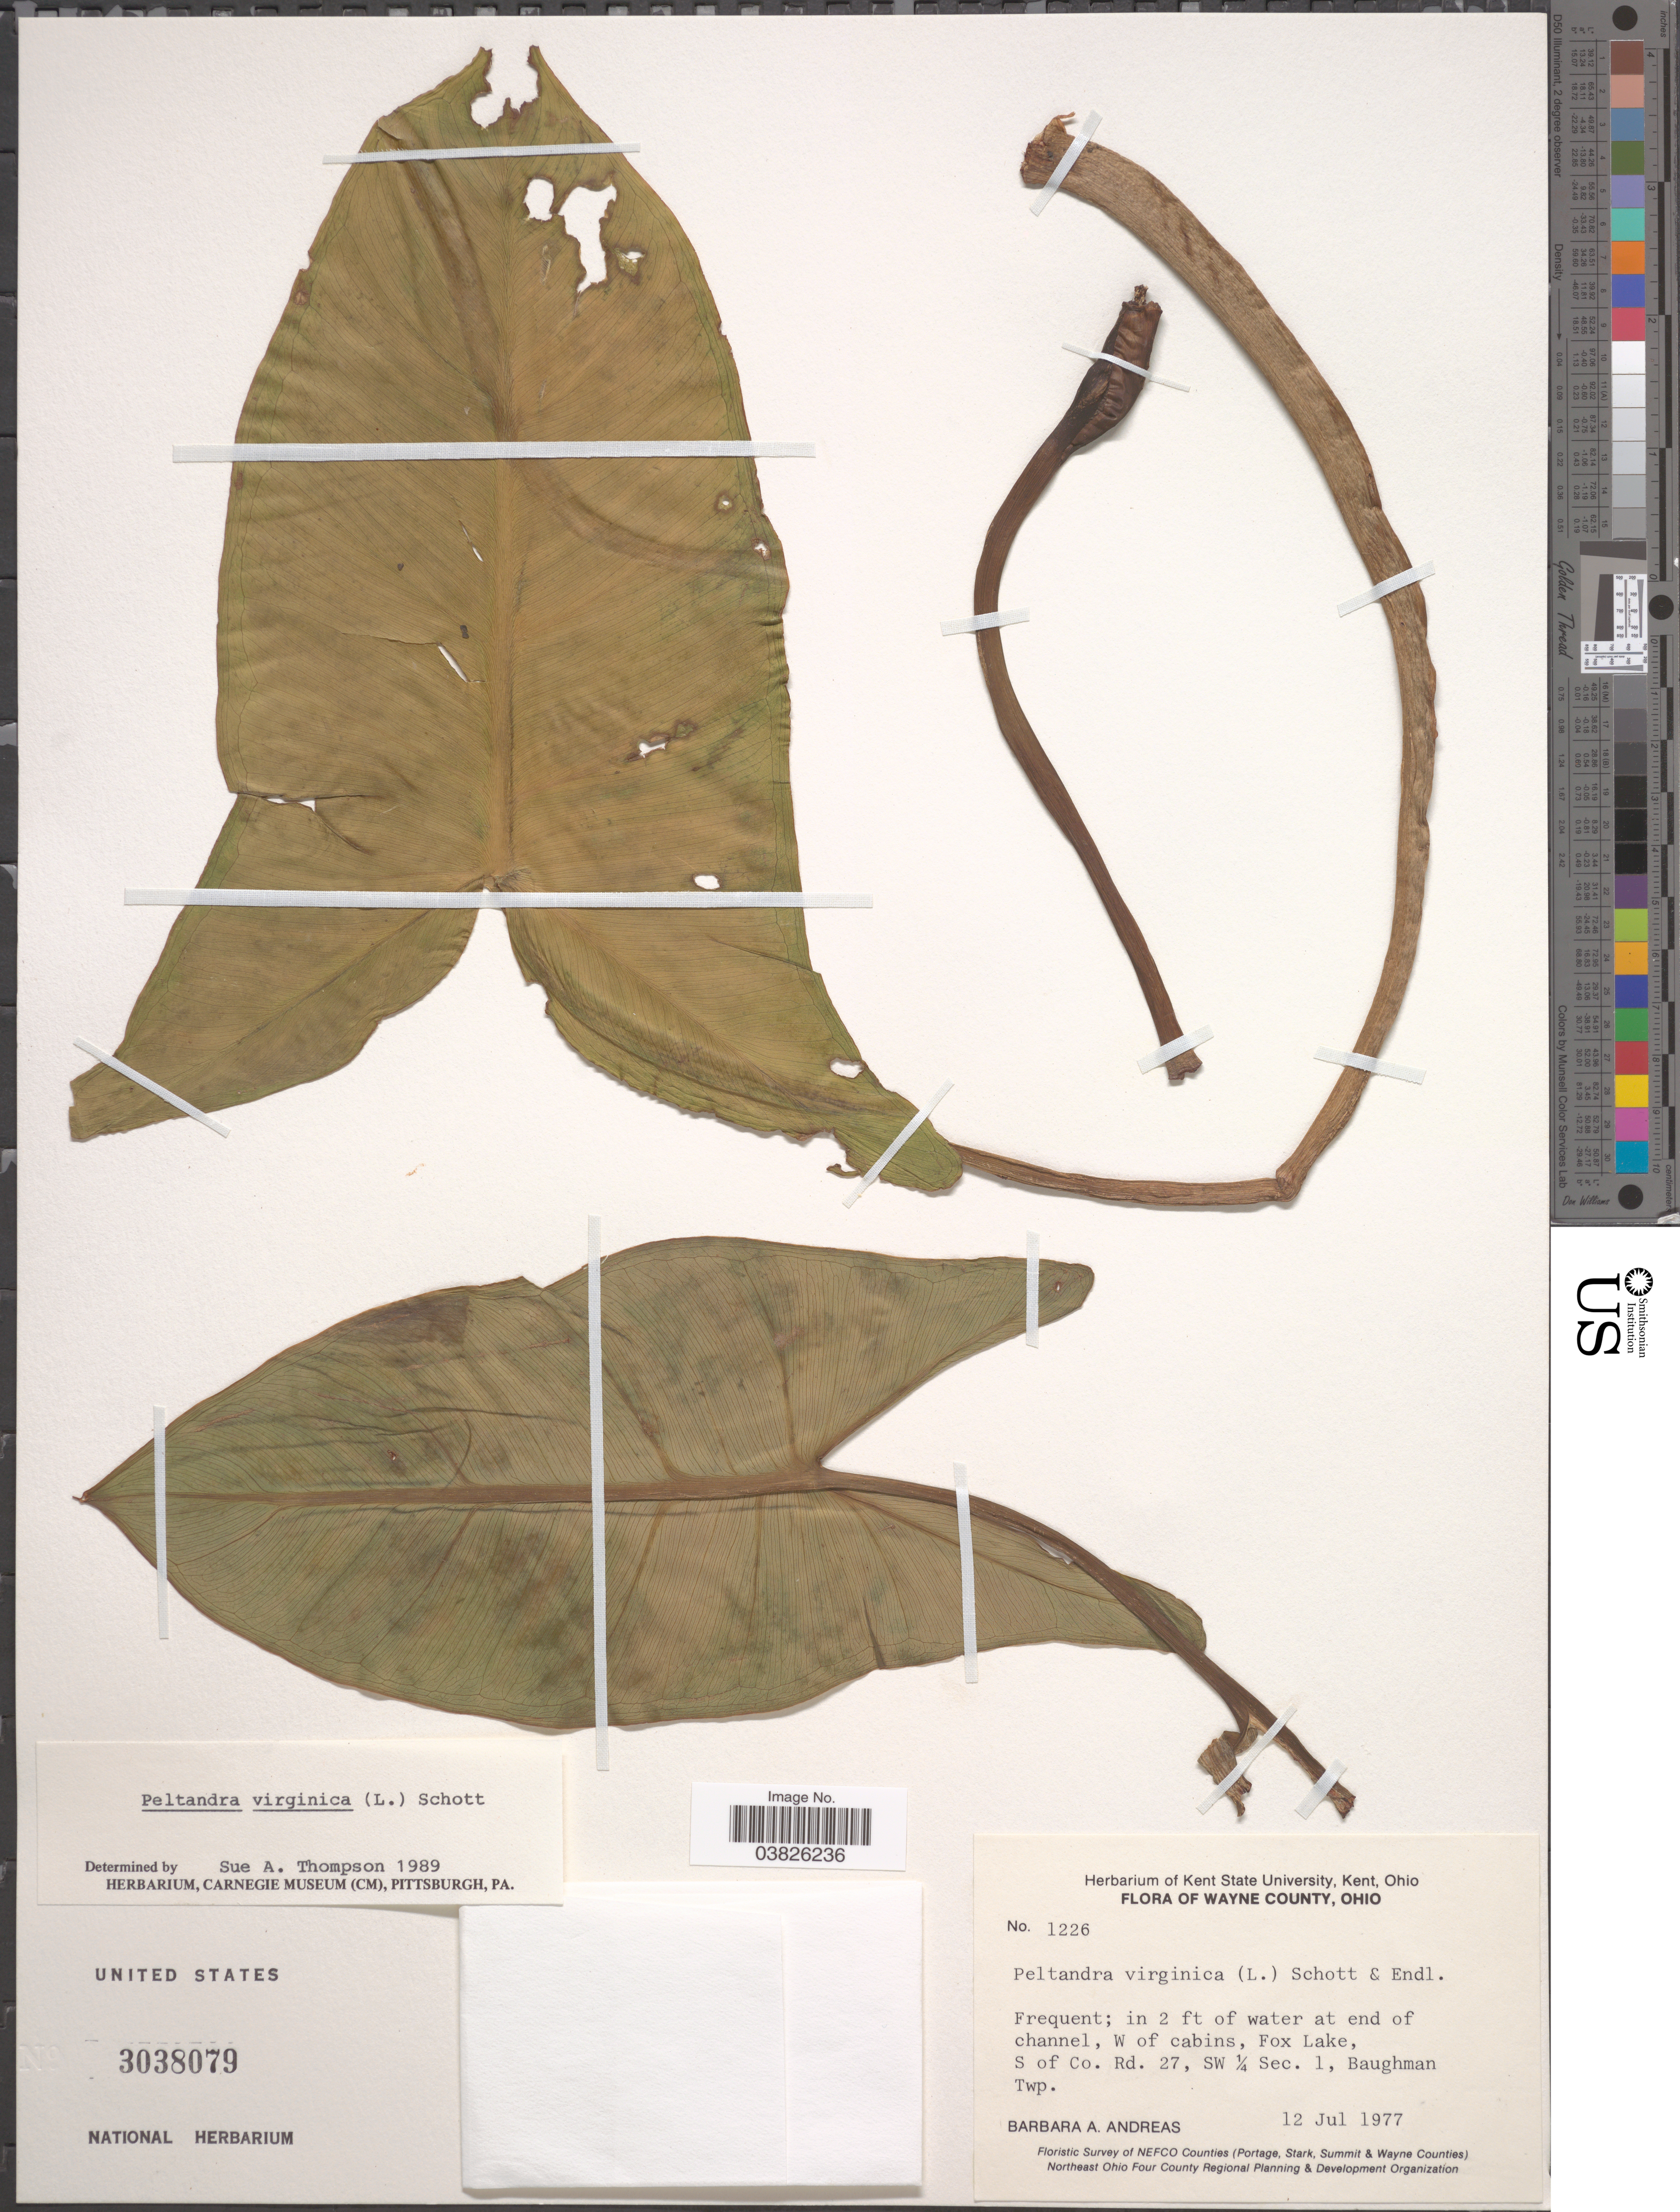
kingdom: Plantae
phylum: Tracheophyta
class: Liliopsida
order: Alismatales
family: Araceae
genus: Peltandra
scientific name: Peltandra virginica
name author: (L.) Schott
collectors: B. A. Andreas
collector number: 1226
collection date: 1977-07-12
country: United States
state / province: Ohio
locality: Wayne County. At end of channel, W of cabins, Fox Lake, S of Co. Rd. 27, SW ¼ Sec. 1, Baughman Twp.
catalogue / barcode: US 3038079